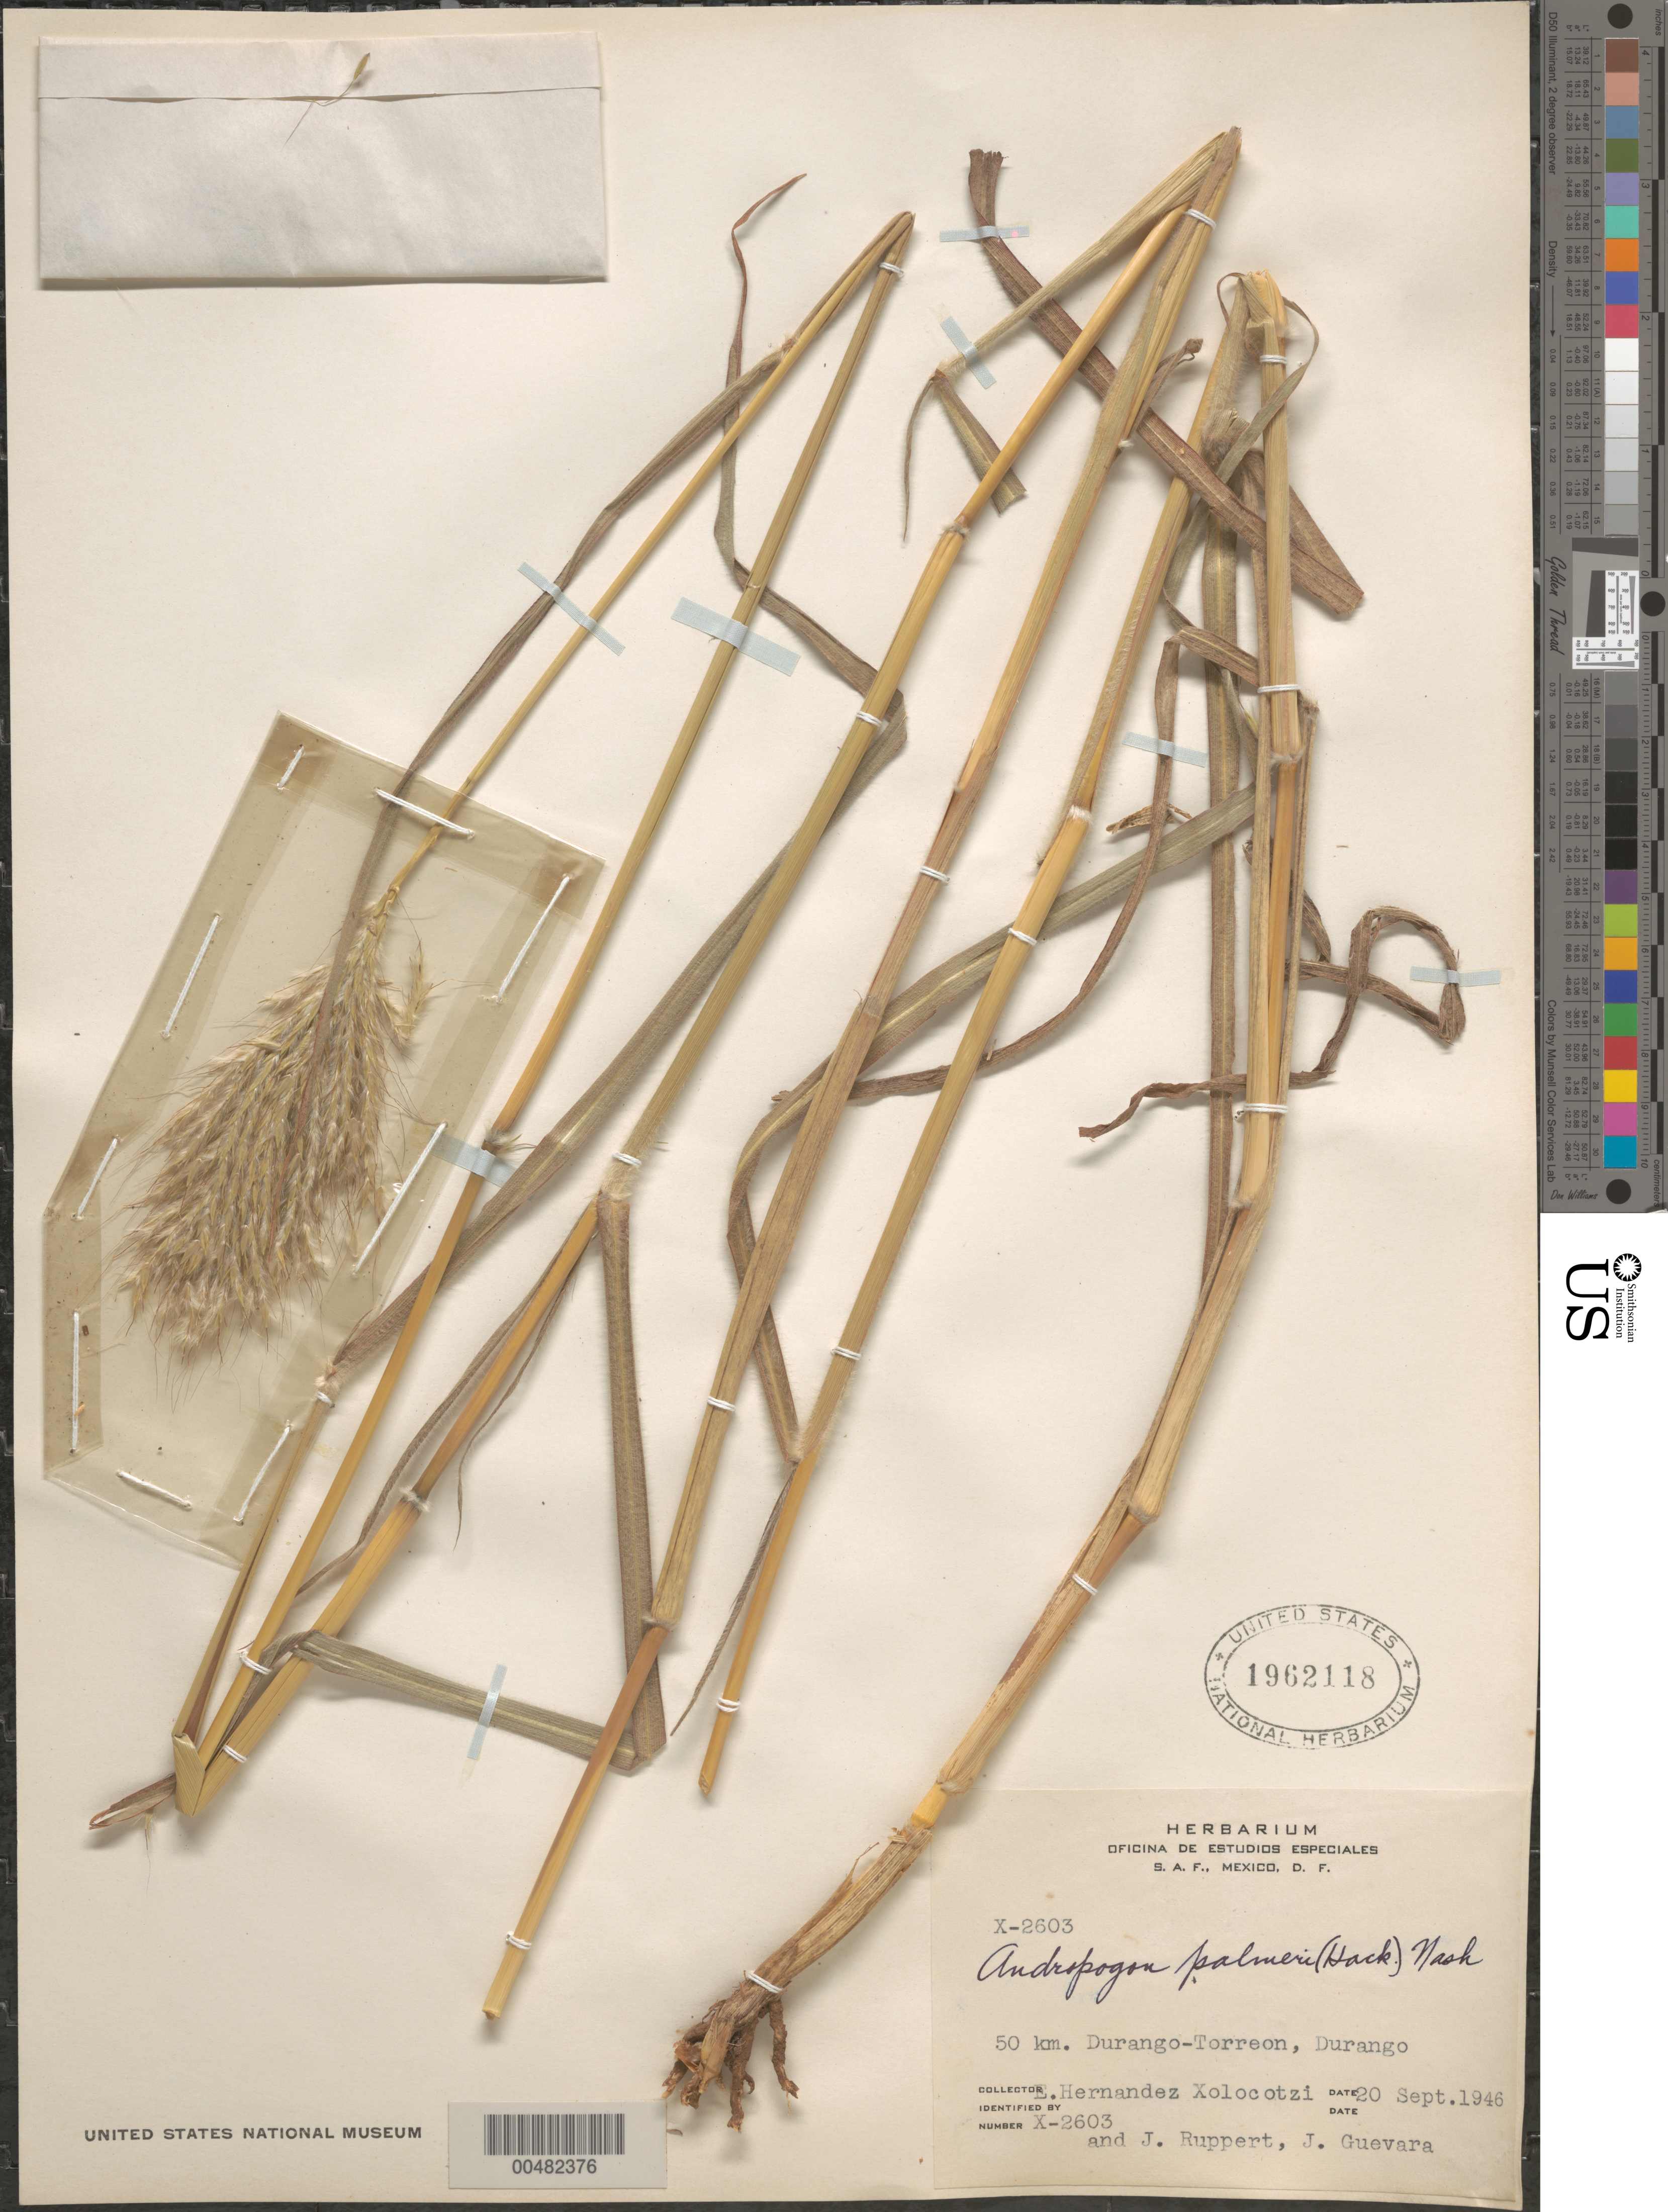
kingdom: Plantae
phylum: Tracheophyta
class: Liliopsida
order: Poales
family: Poaceae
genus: Bothriochloa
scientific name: Bothriochloa perforata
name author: (Trin. ex E. Fourn.) Herter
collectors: E. I. Hernández-X., J. Ruppert & J. Guevara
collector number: X-2603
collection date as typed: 20 Sep 1946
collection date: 1946-09-20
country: Mexico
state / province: Durango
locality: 50 km Durango-Torreon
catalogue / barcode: US 1962118